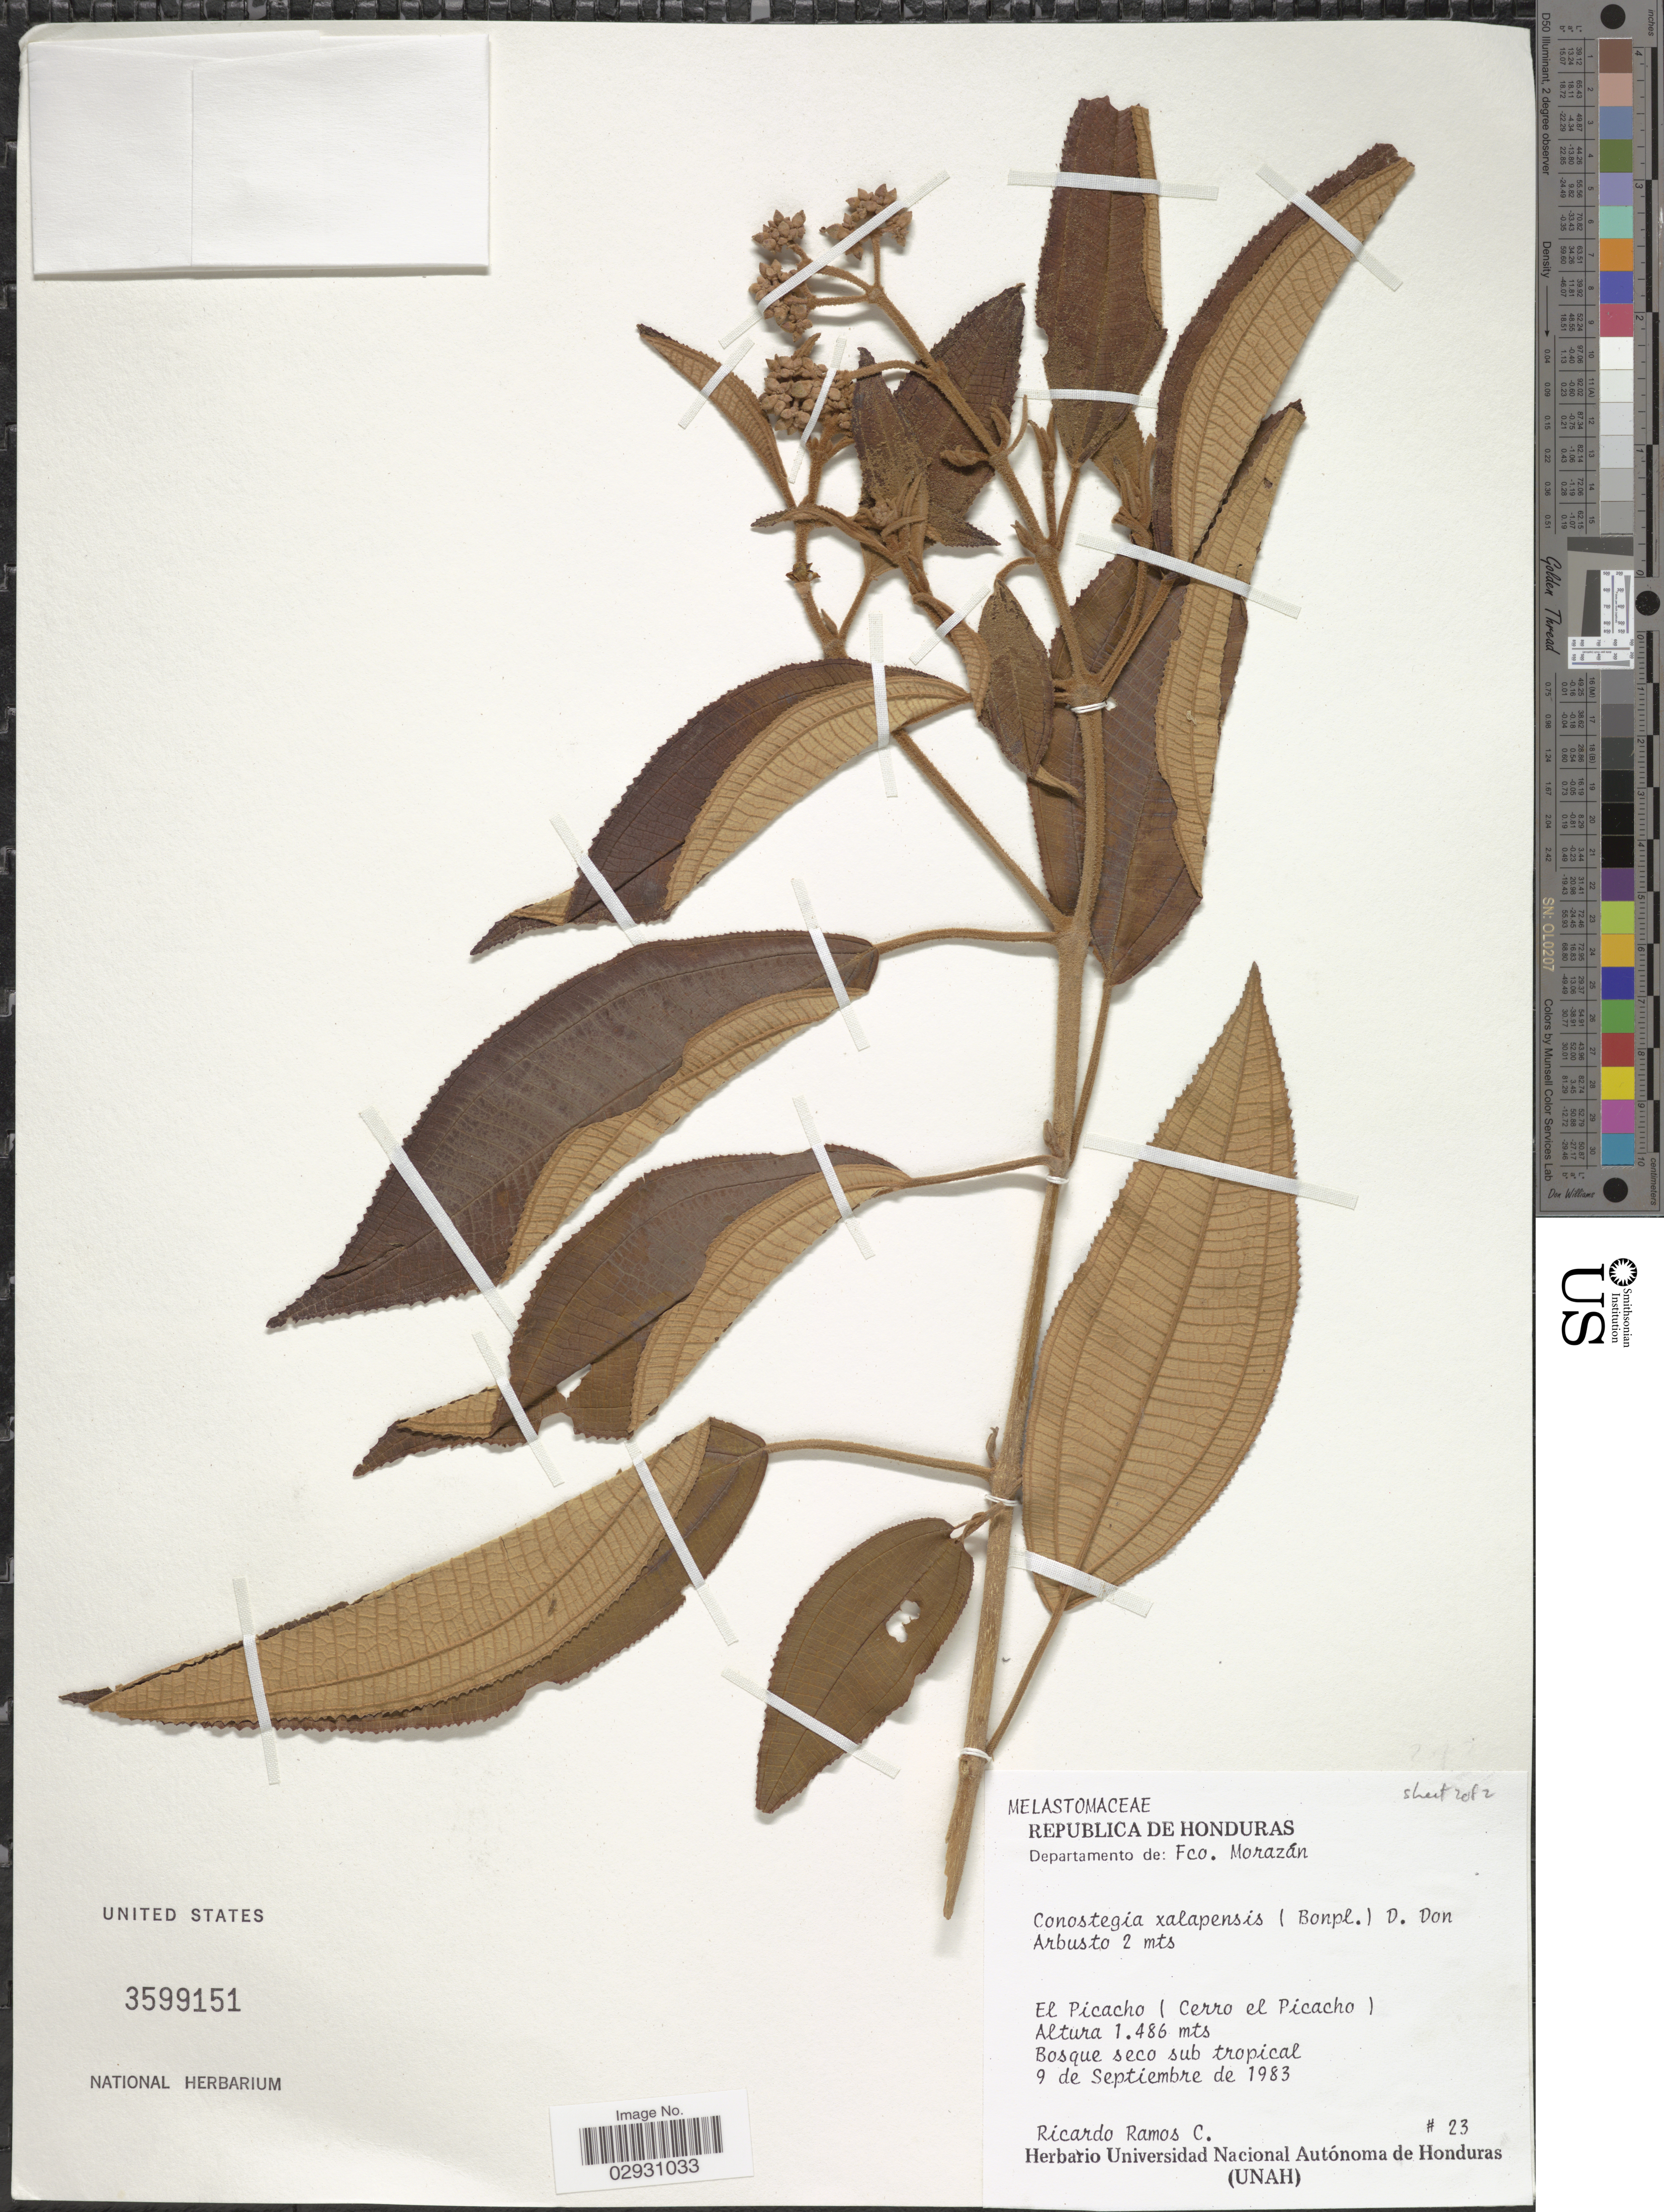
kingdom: Plantae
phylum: Tracheophyta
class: Magnoliopsida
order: Myrtales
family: Melastomataceae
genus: Conostegia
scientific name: Conostegia quadrangularis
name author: Schltdl. ex Steud.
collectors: R. Ramos C.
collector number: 23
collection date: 1983-09-09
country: Honduras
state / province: Fco. Morazán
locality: Departamento de: Fco. Morazán, El Picacho (Cerro el Picacho).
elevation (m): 1486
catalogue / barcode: US 3599151